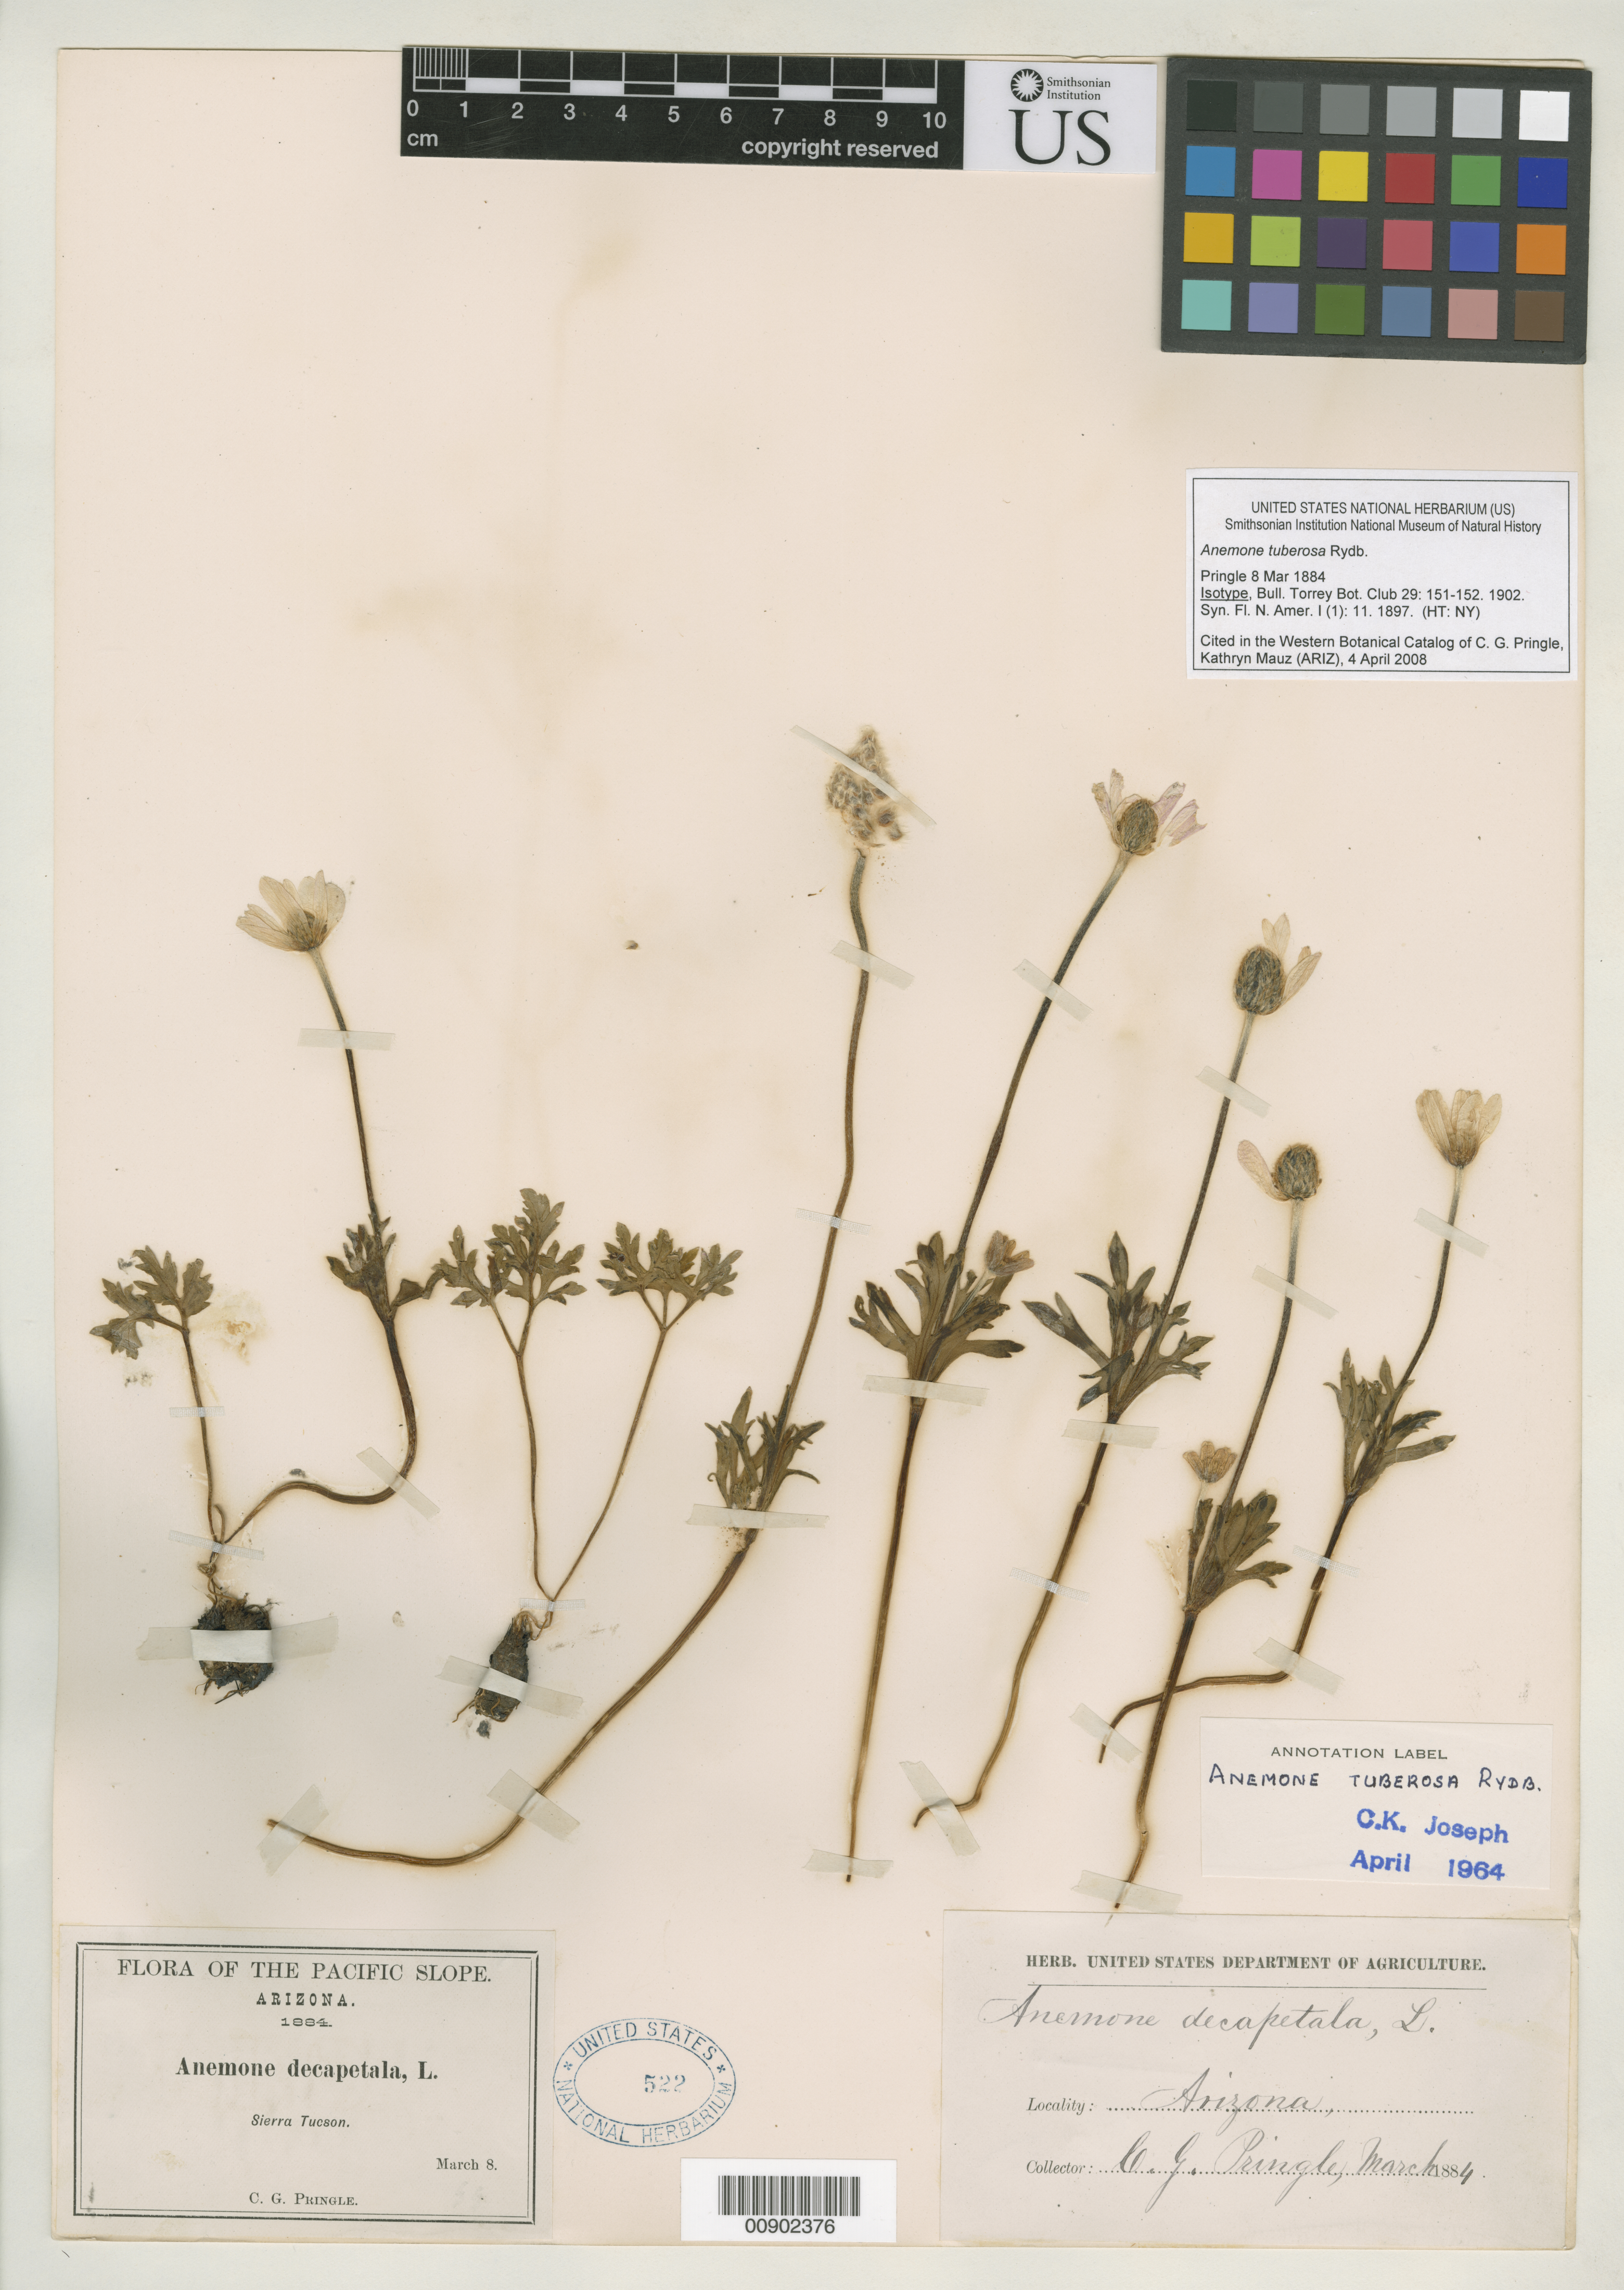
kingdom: Plantae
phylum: Tracheophyta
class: Magnoliopsida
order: Ranunculales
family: Ranunculaceae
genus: Anemone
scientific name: Anemone tuberosa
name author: Rydb.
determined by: Mauz, Kathryn, (ARIZ)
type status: Isotype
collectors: C. G. Pringle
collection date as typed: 08 Mar 1884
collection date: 1884-03-08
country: United States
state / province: Arizona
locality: Sierra Tucson.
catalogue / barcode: US 522